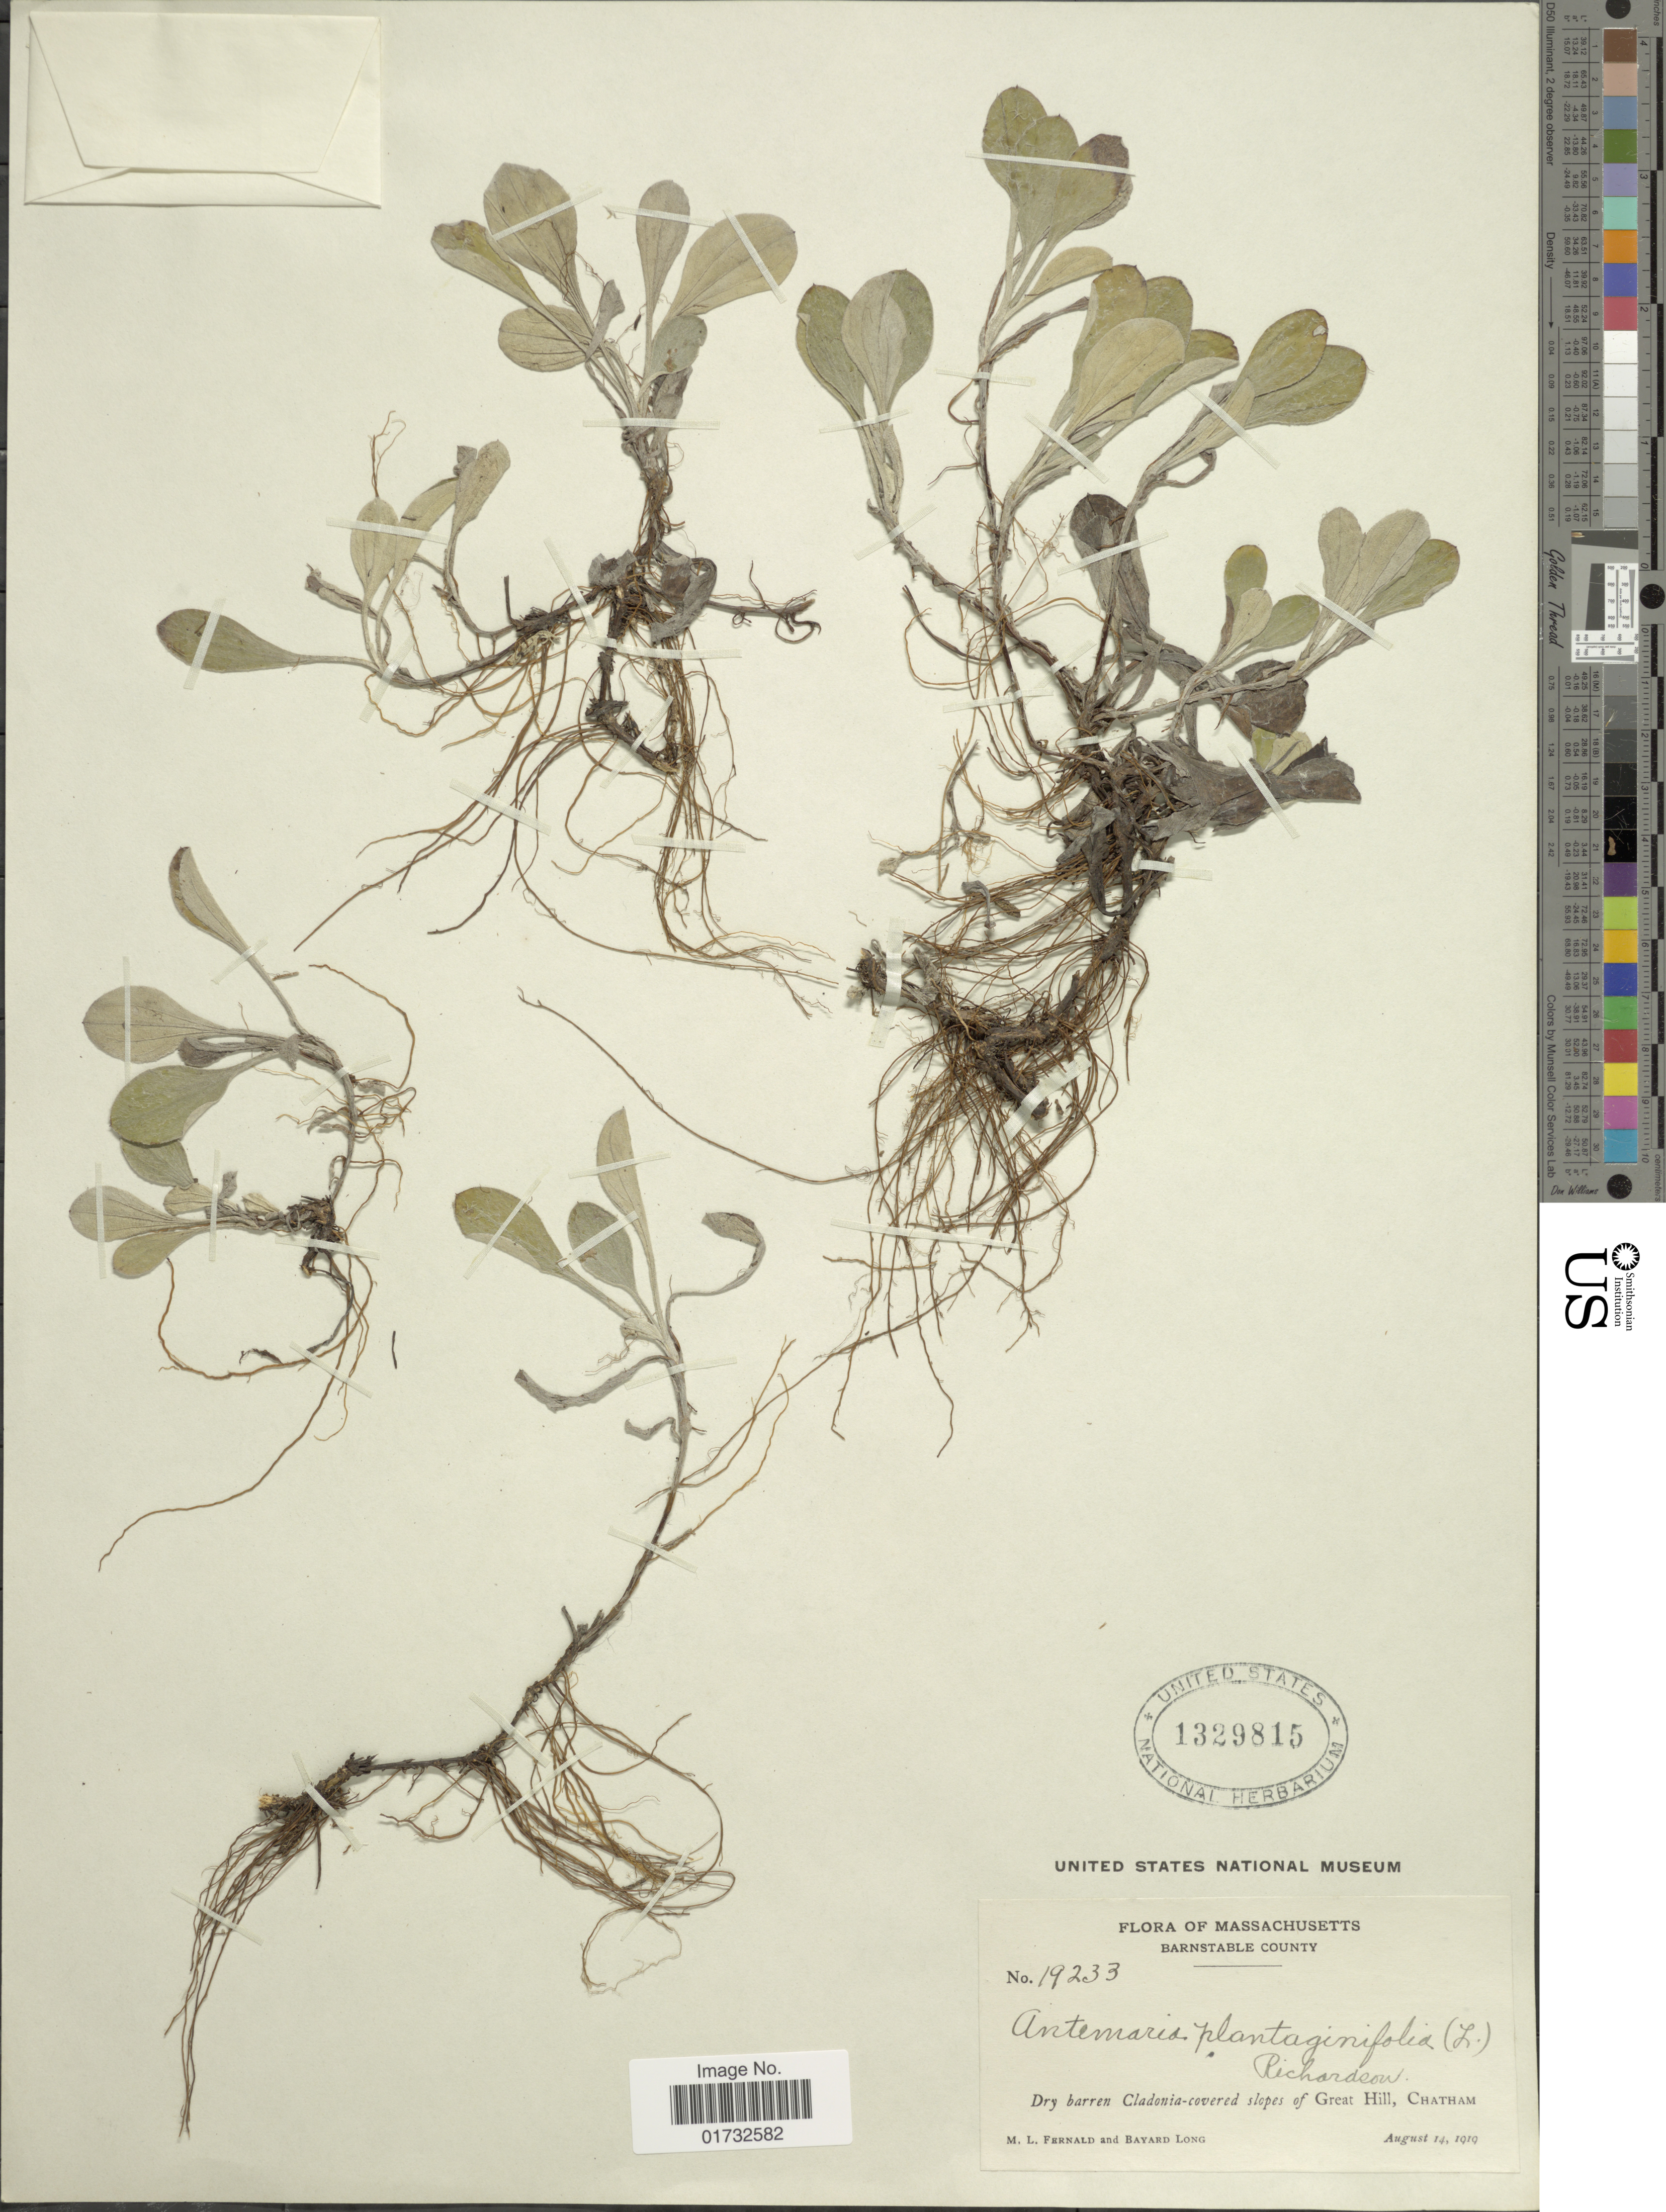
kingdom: Plantae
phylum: Tracheophyta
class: Magnoliopsida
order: Asterales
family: Asteraceae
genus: Antennaria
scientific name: Antennaria plantaginifolia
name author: (L.) Richardson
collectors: M. L. Fernald & B. Long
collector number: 19233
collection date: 1919-08-14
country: United States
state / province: Massachusetts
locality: Barnstable County. Great Hill, Chatham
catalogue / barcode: US 1329815